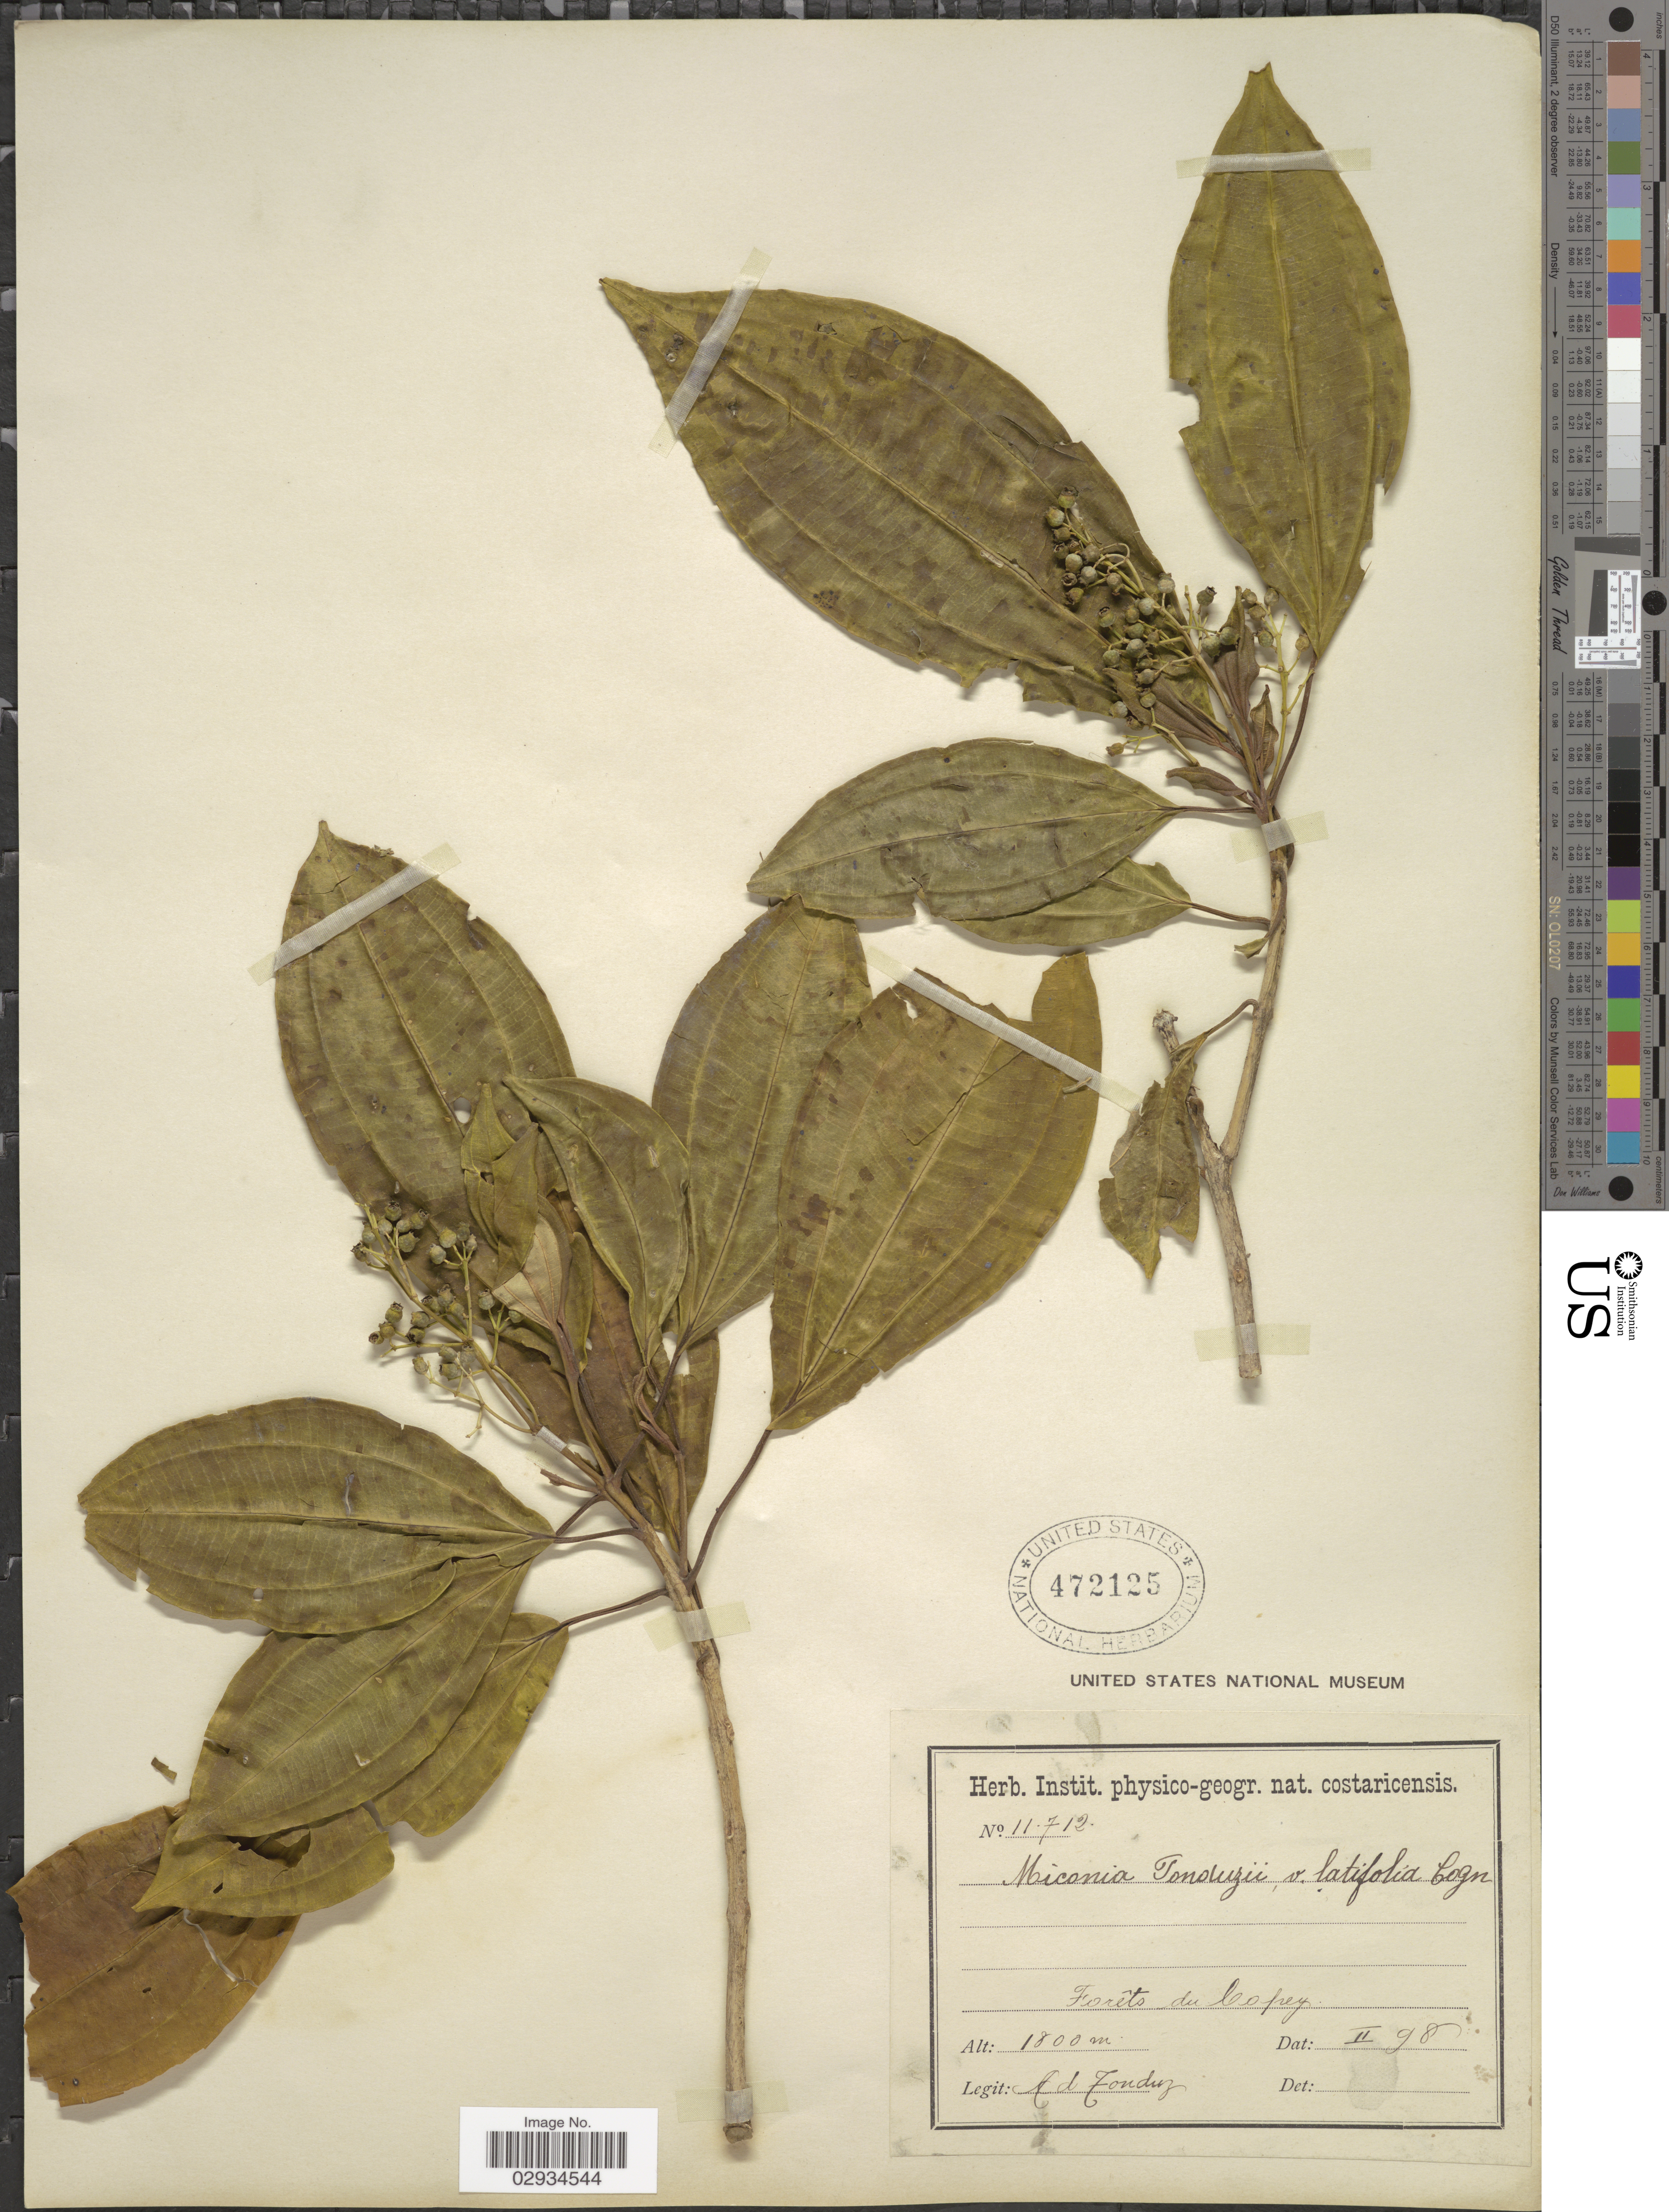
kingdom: Plantae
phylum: Tracheophyta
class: Magnoliopsida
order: Myrtales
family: Melastomataceae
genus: Miconia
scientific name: Miconia tonduzii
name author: Cogn. in A. DC.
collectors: A. Tonduz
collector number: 11712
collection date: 1898-02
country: Costa Rica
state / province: San José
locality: Forêts du Copey.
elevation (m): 1800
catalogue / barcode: US 472125